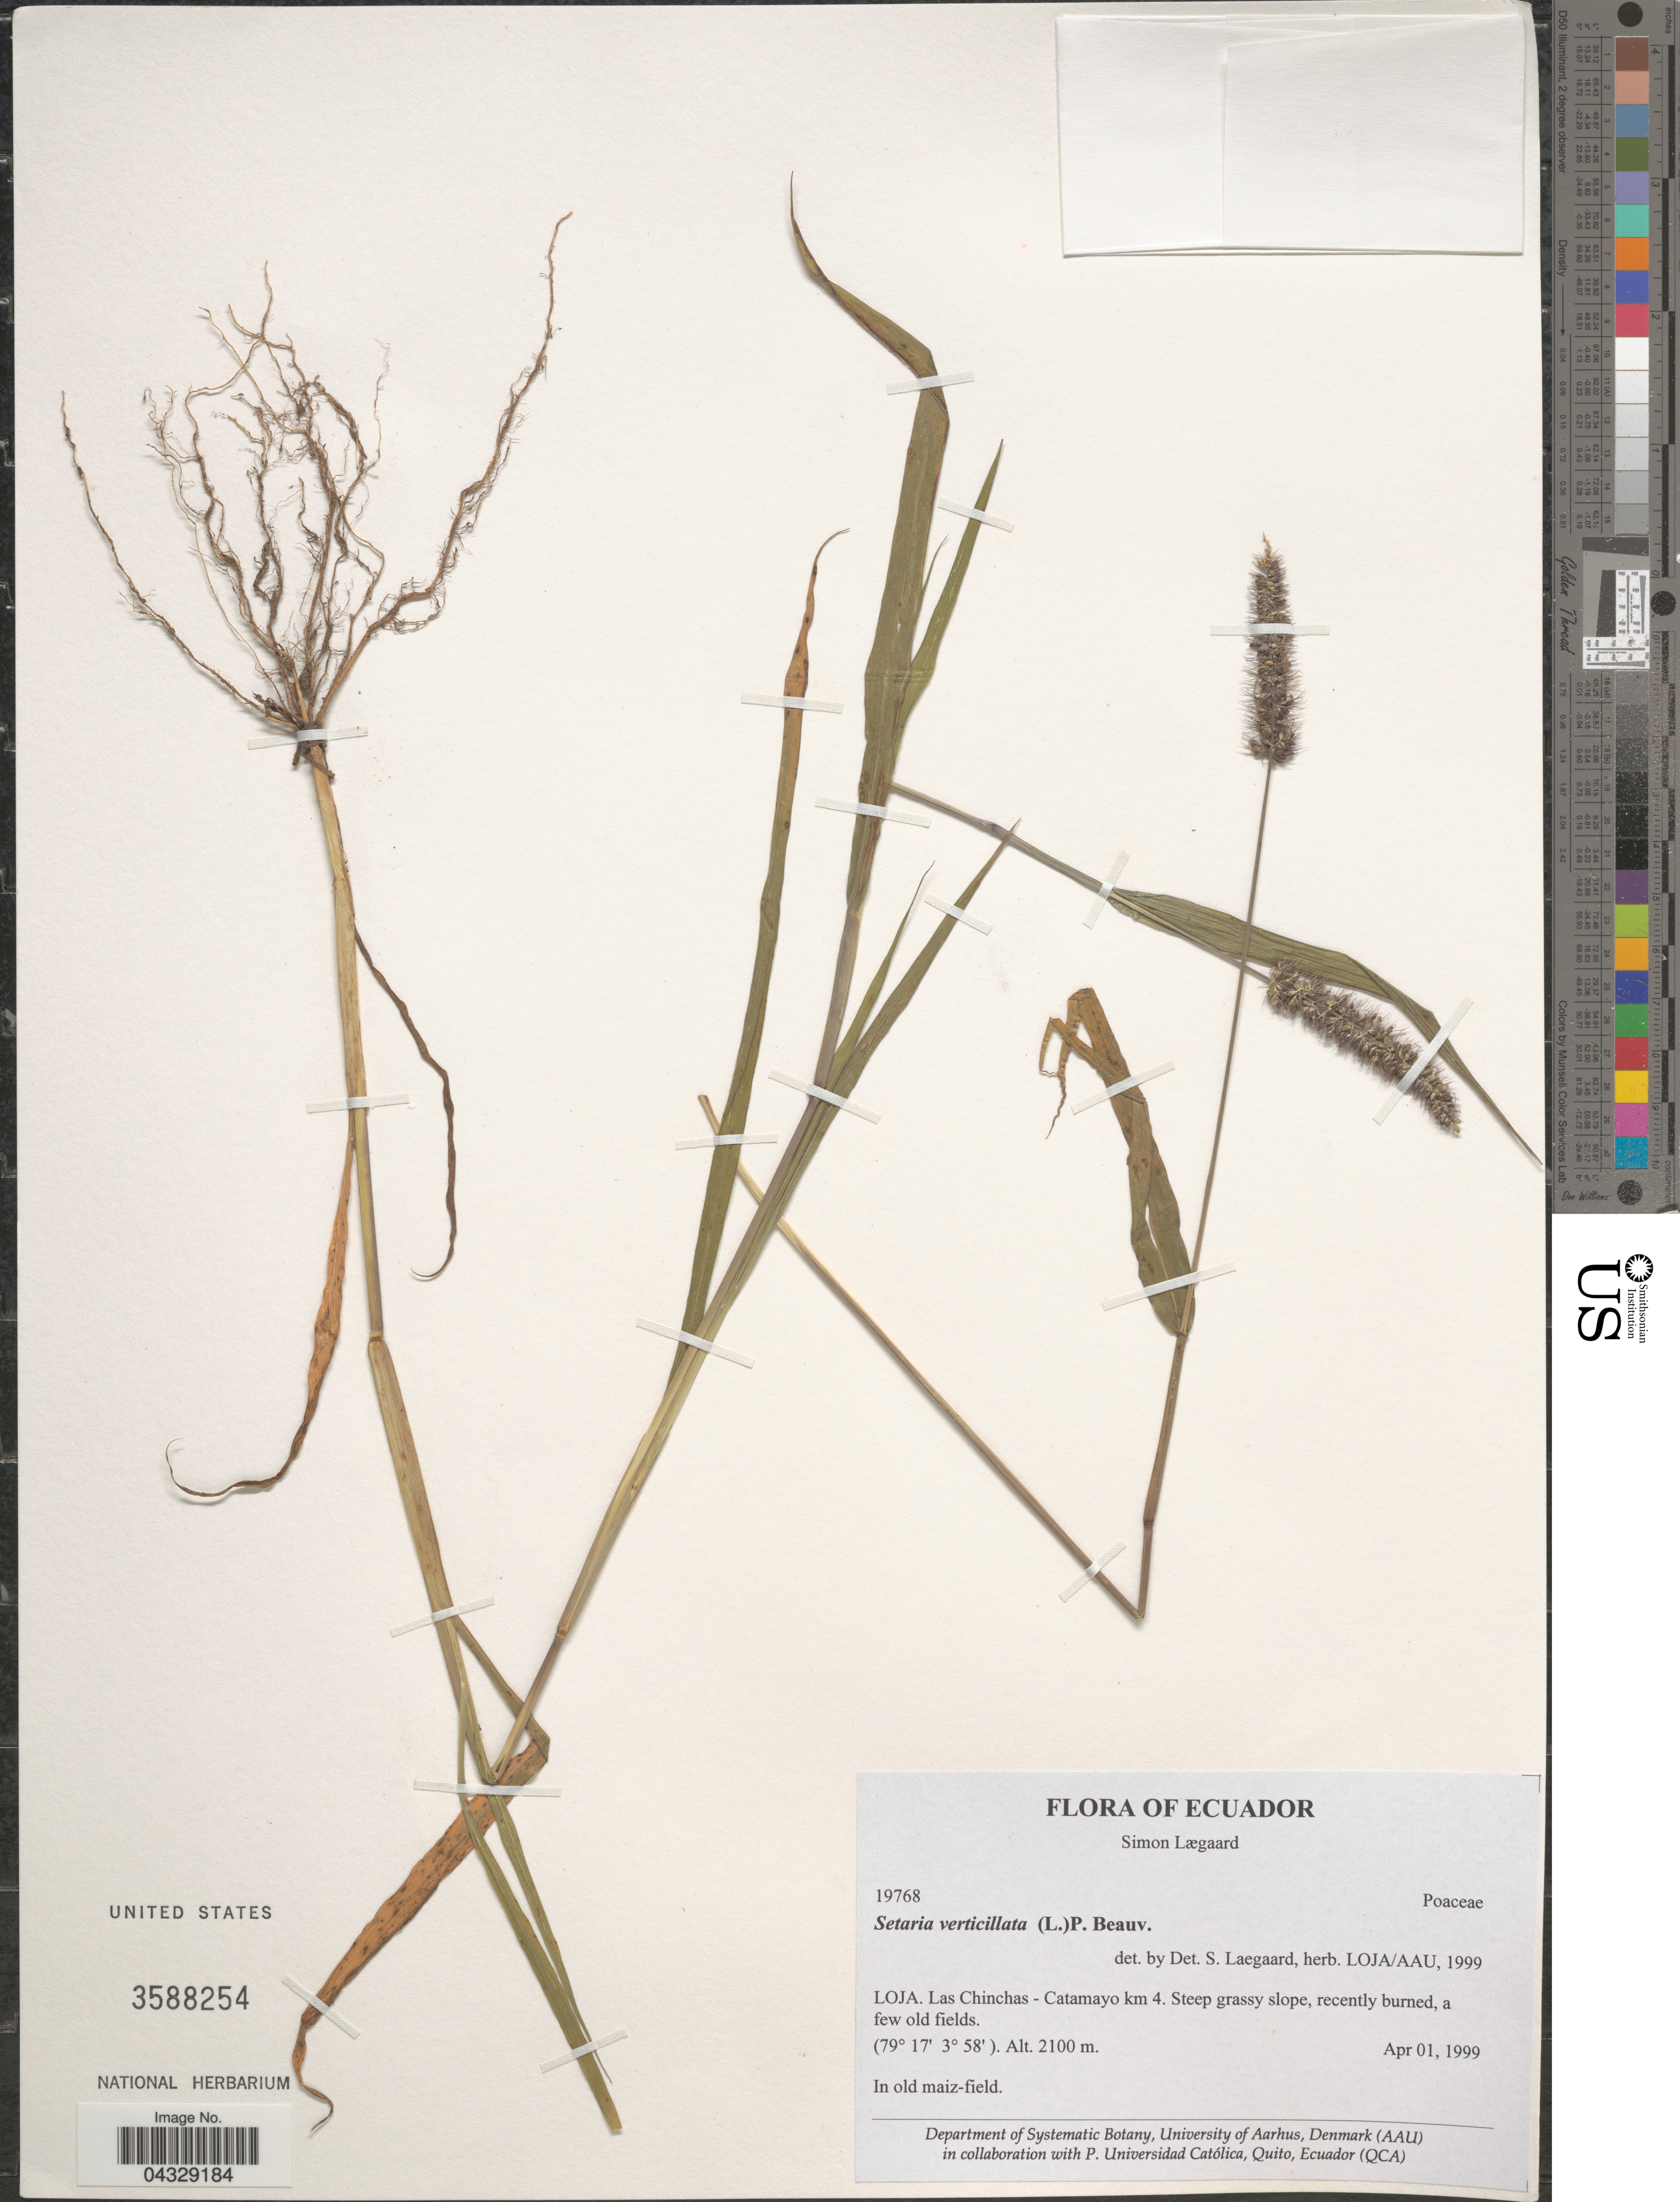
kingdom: Plantae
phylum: Tracheophyta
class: Liliopsida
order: Poales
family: Poaceae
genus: Setaria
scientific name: Setaria verticillata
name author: (L.) P. Beauv.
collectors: S. Lægaard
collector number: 19768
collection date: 1999-04-01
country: Ecuador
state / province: Loja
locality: Las Chinchas - Catamayo km 4. Steep grassy slope.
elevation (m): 2100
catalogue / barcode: US 3588254